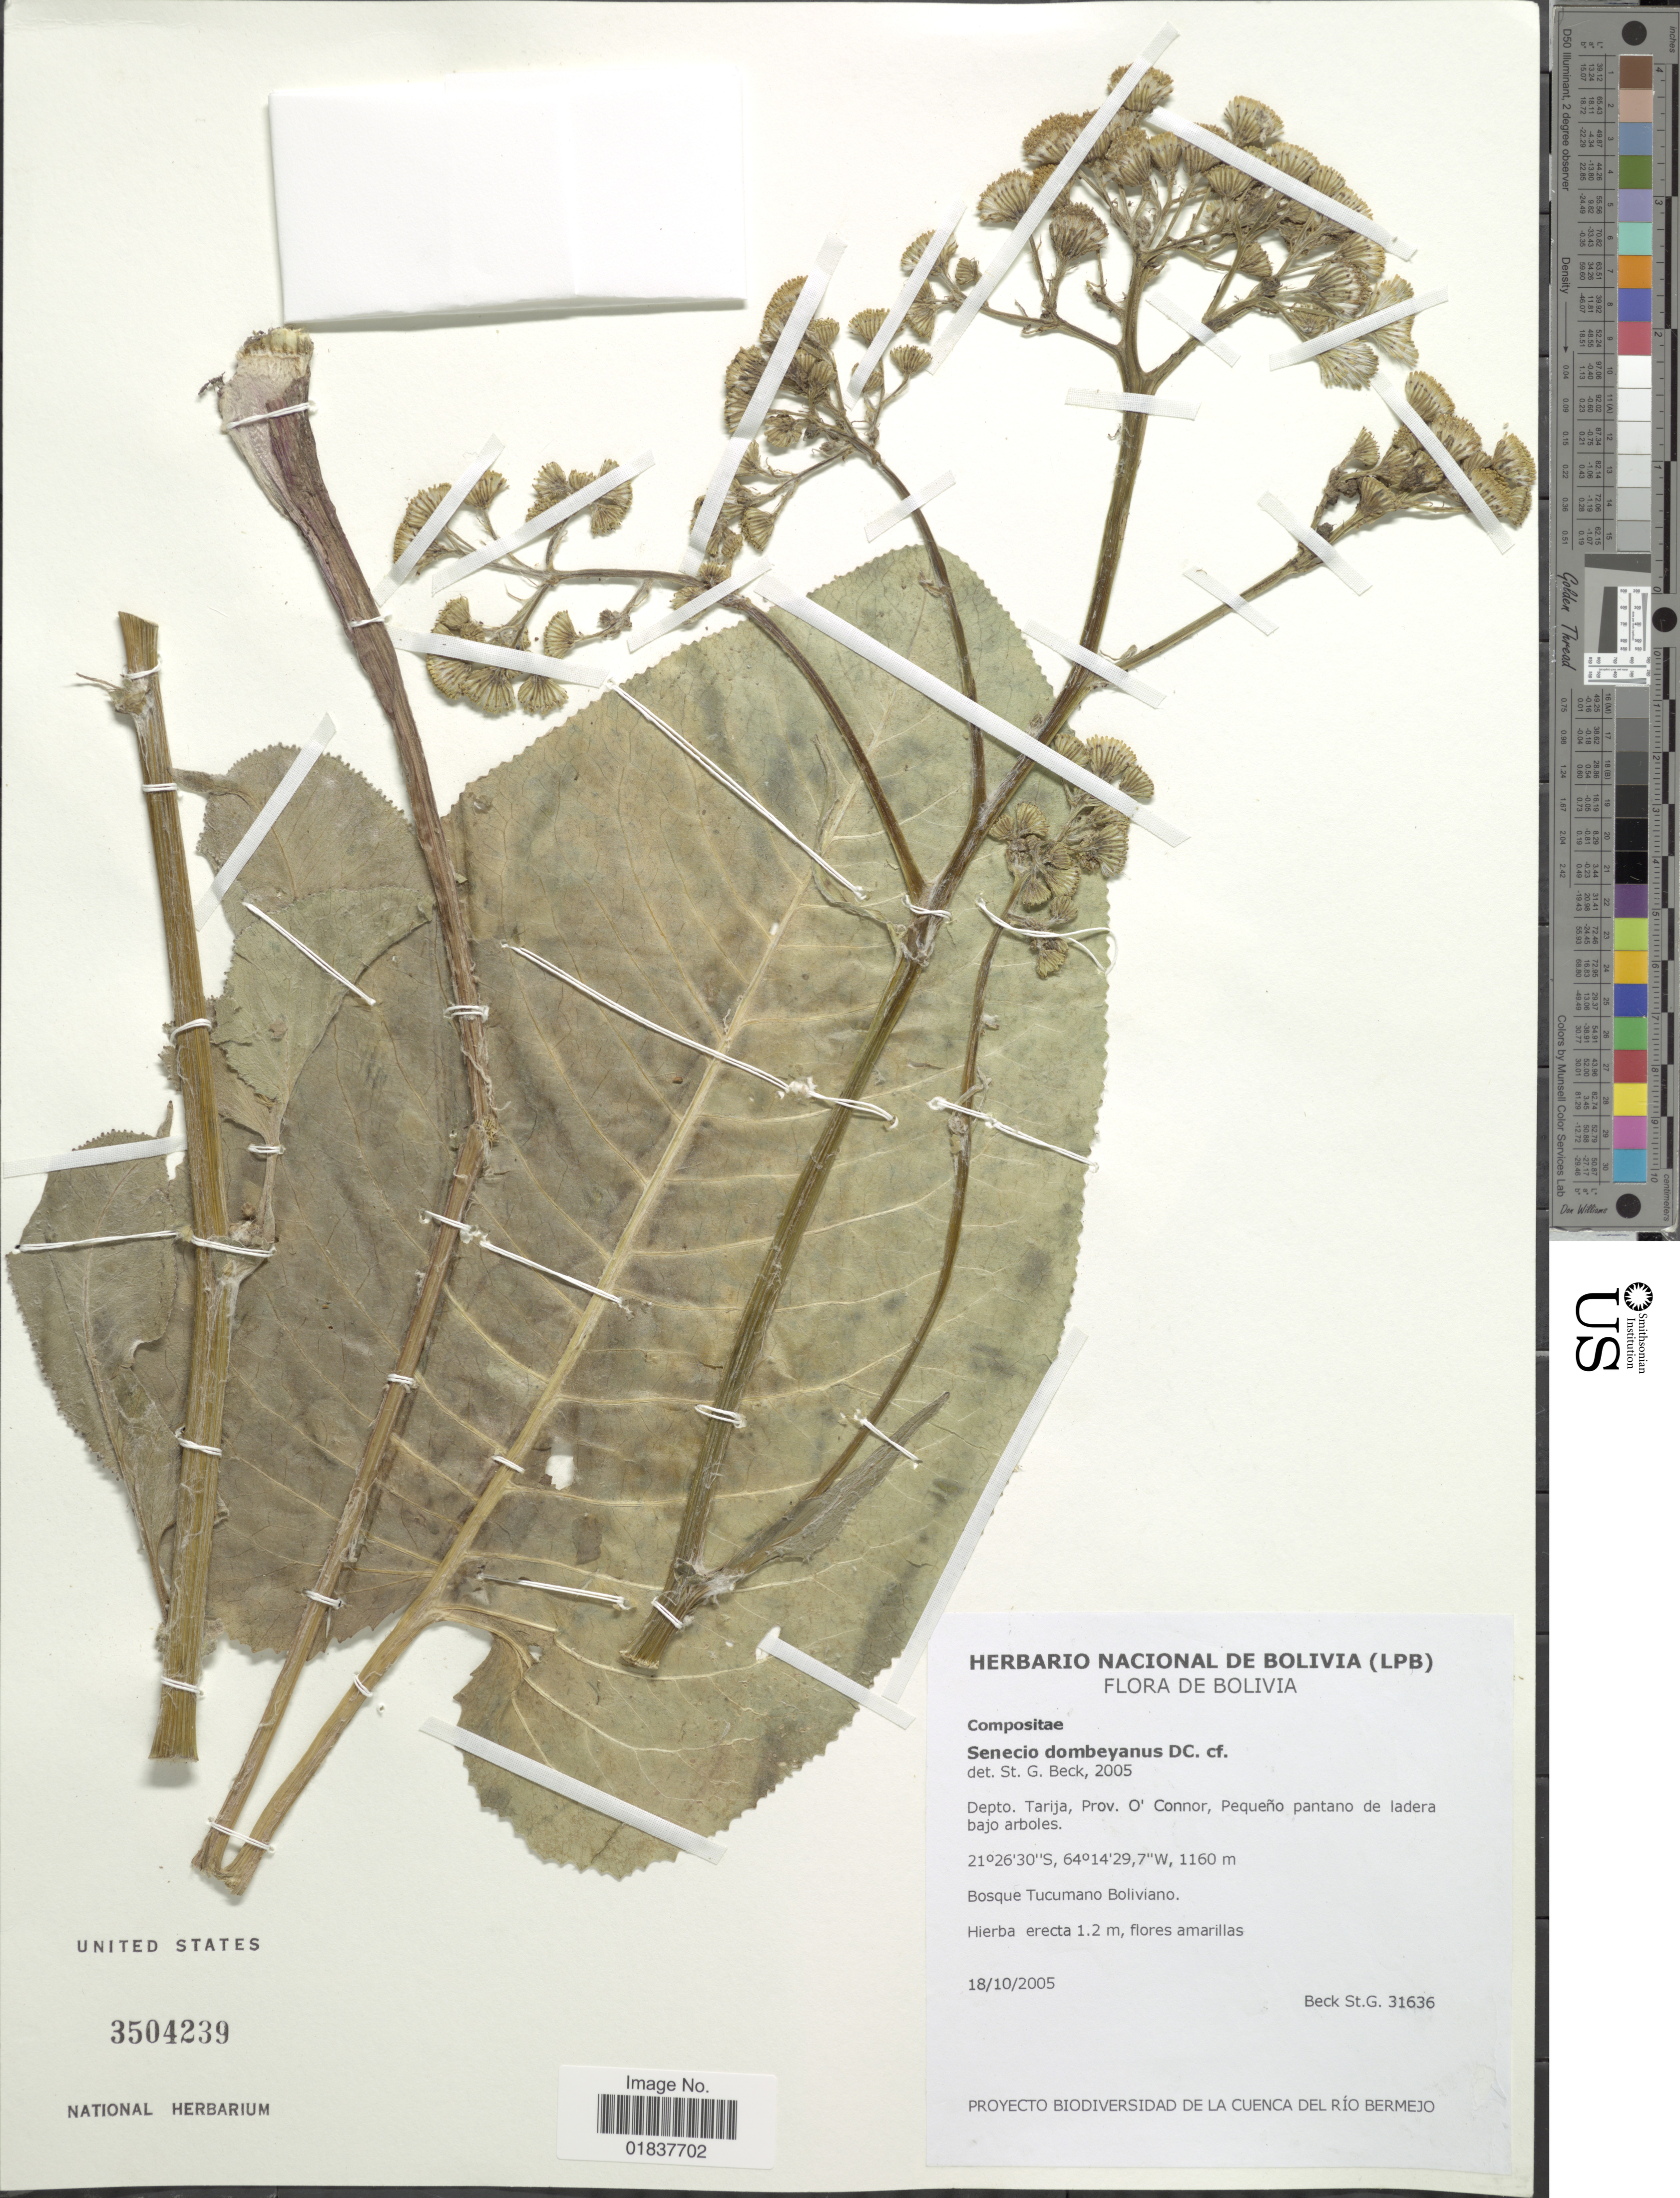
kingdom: Plantae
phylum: Tracheophyta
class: Magnoliopsida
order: Asterales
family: Asteraceae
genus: Senecio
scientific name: Senecio dombeyanus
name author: DC.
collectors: S. G. Beck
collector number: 31636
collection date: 2005-10-18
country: Bolivia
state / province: Tarija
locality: Prov. O'Connor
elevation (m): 1160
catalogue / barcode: US 3504239